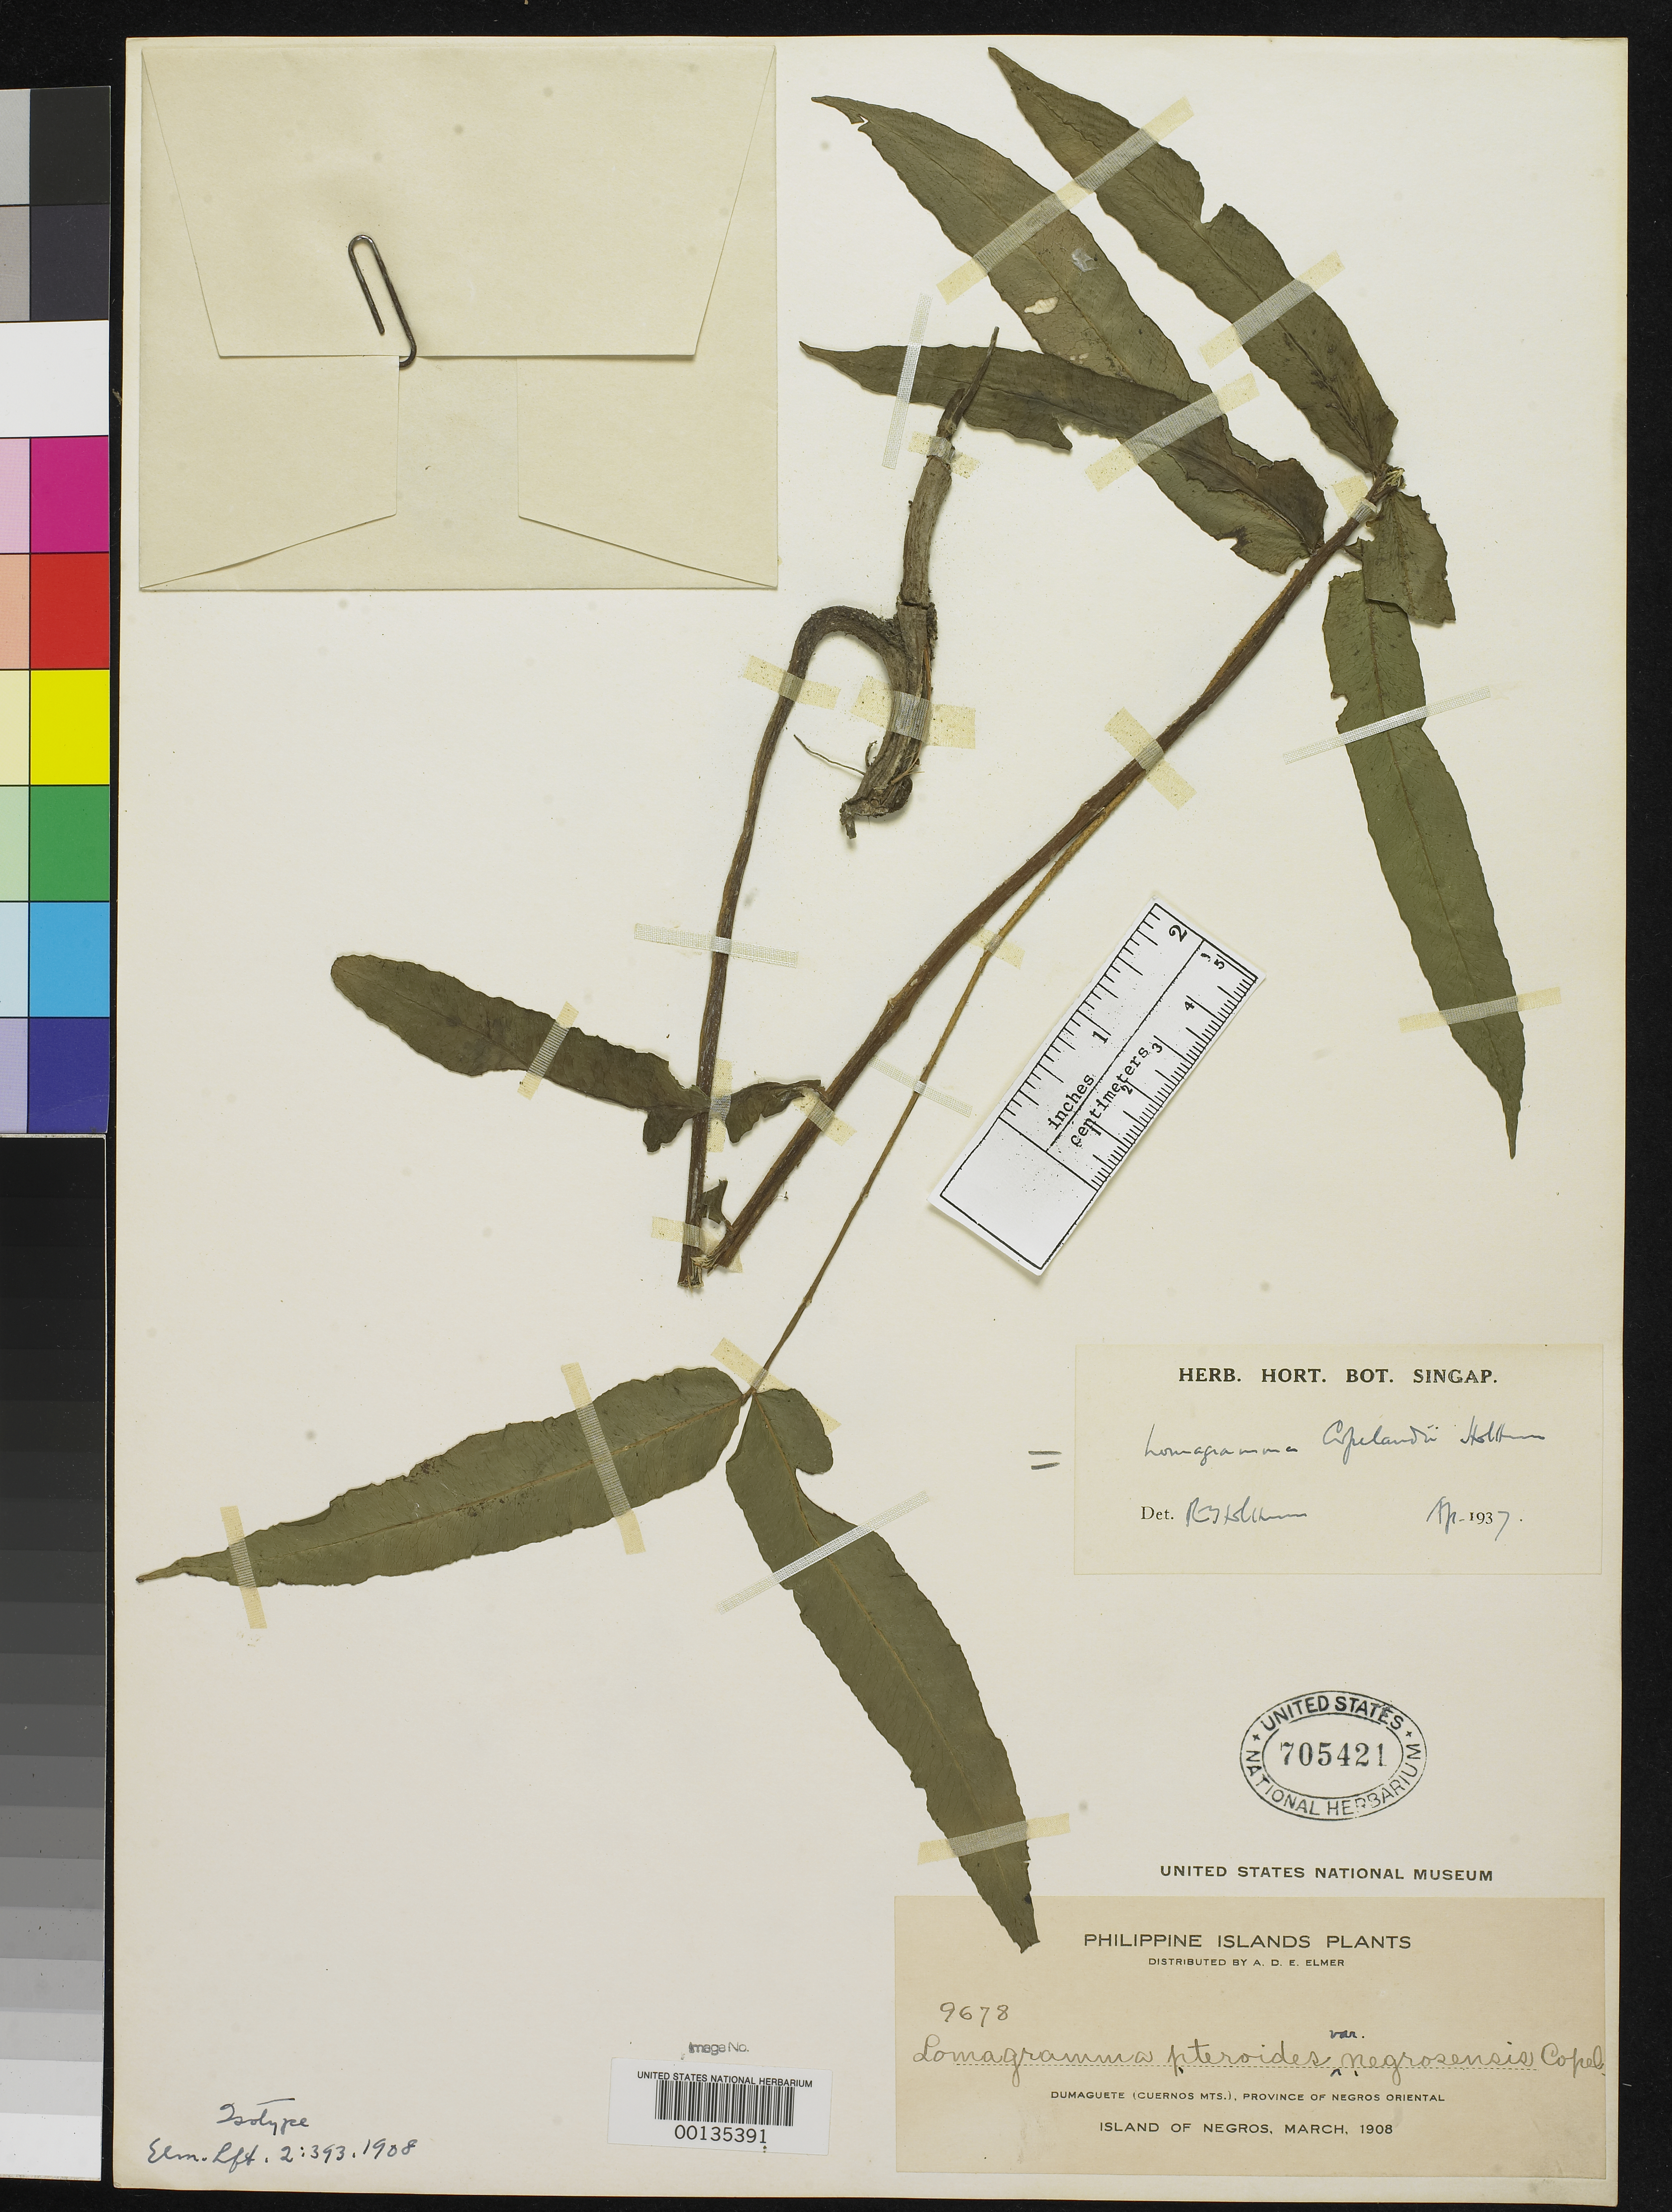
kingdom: Plantae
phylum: Tracheophyta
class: Polypodiopsida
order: Polypodiales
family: Dryopteridaceae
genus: Lomagramma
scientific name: Lomagramma pteroides var. negrosensis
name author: Copel. in Elmer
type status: Isotype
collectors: A. D. E. Elmer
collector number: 9678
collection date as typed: Mar 1908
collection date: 1908-03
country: Philippines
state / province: Central Visayas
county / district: Negros Oriental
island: Negros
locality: Dumaguete, Cuernos Mountains.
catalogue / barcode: US 705421